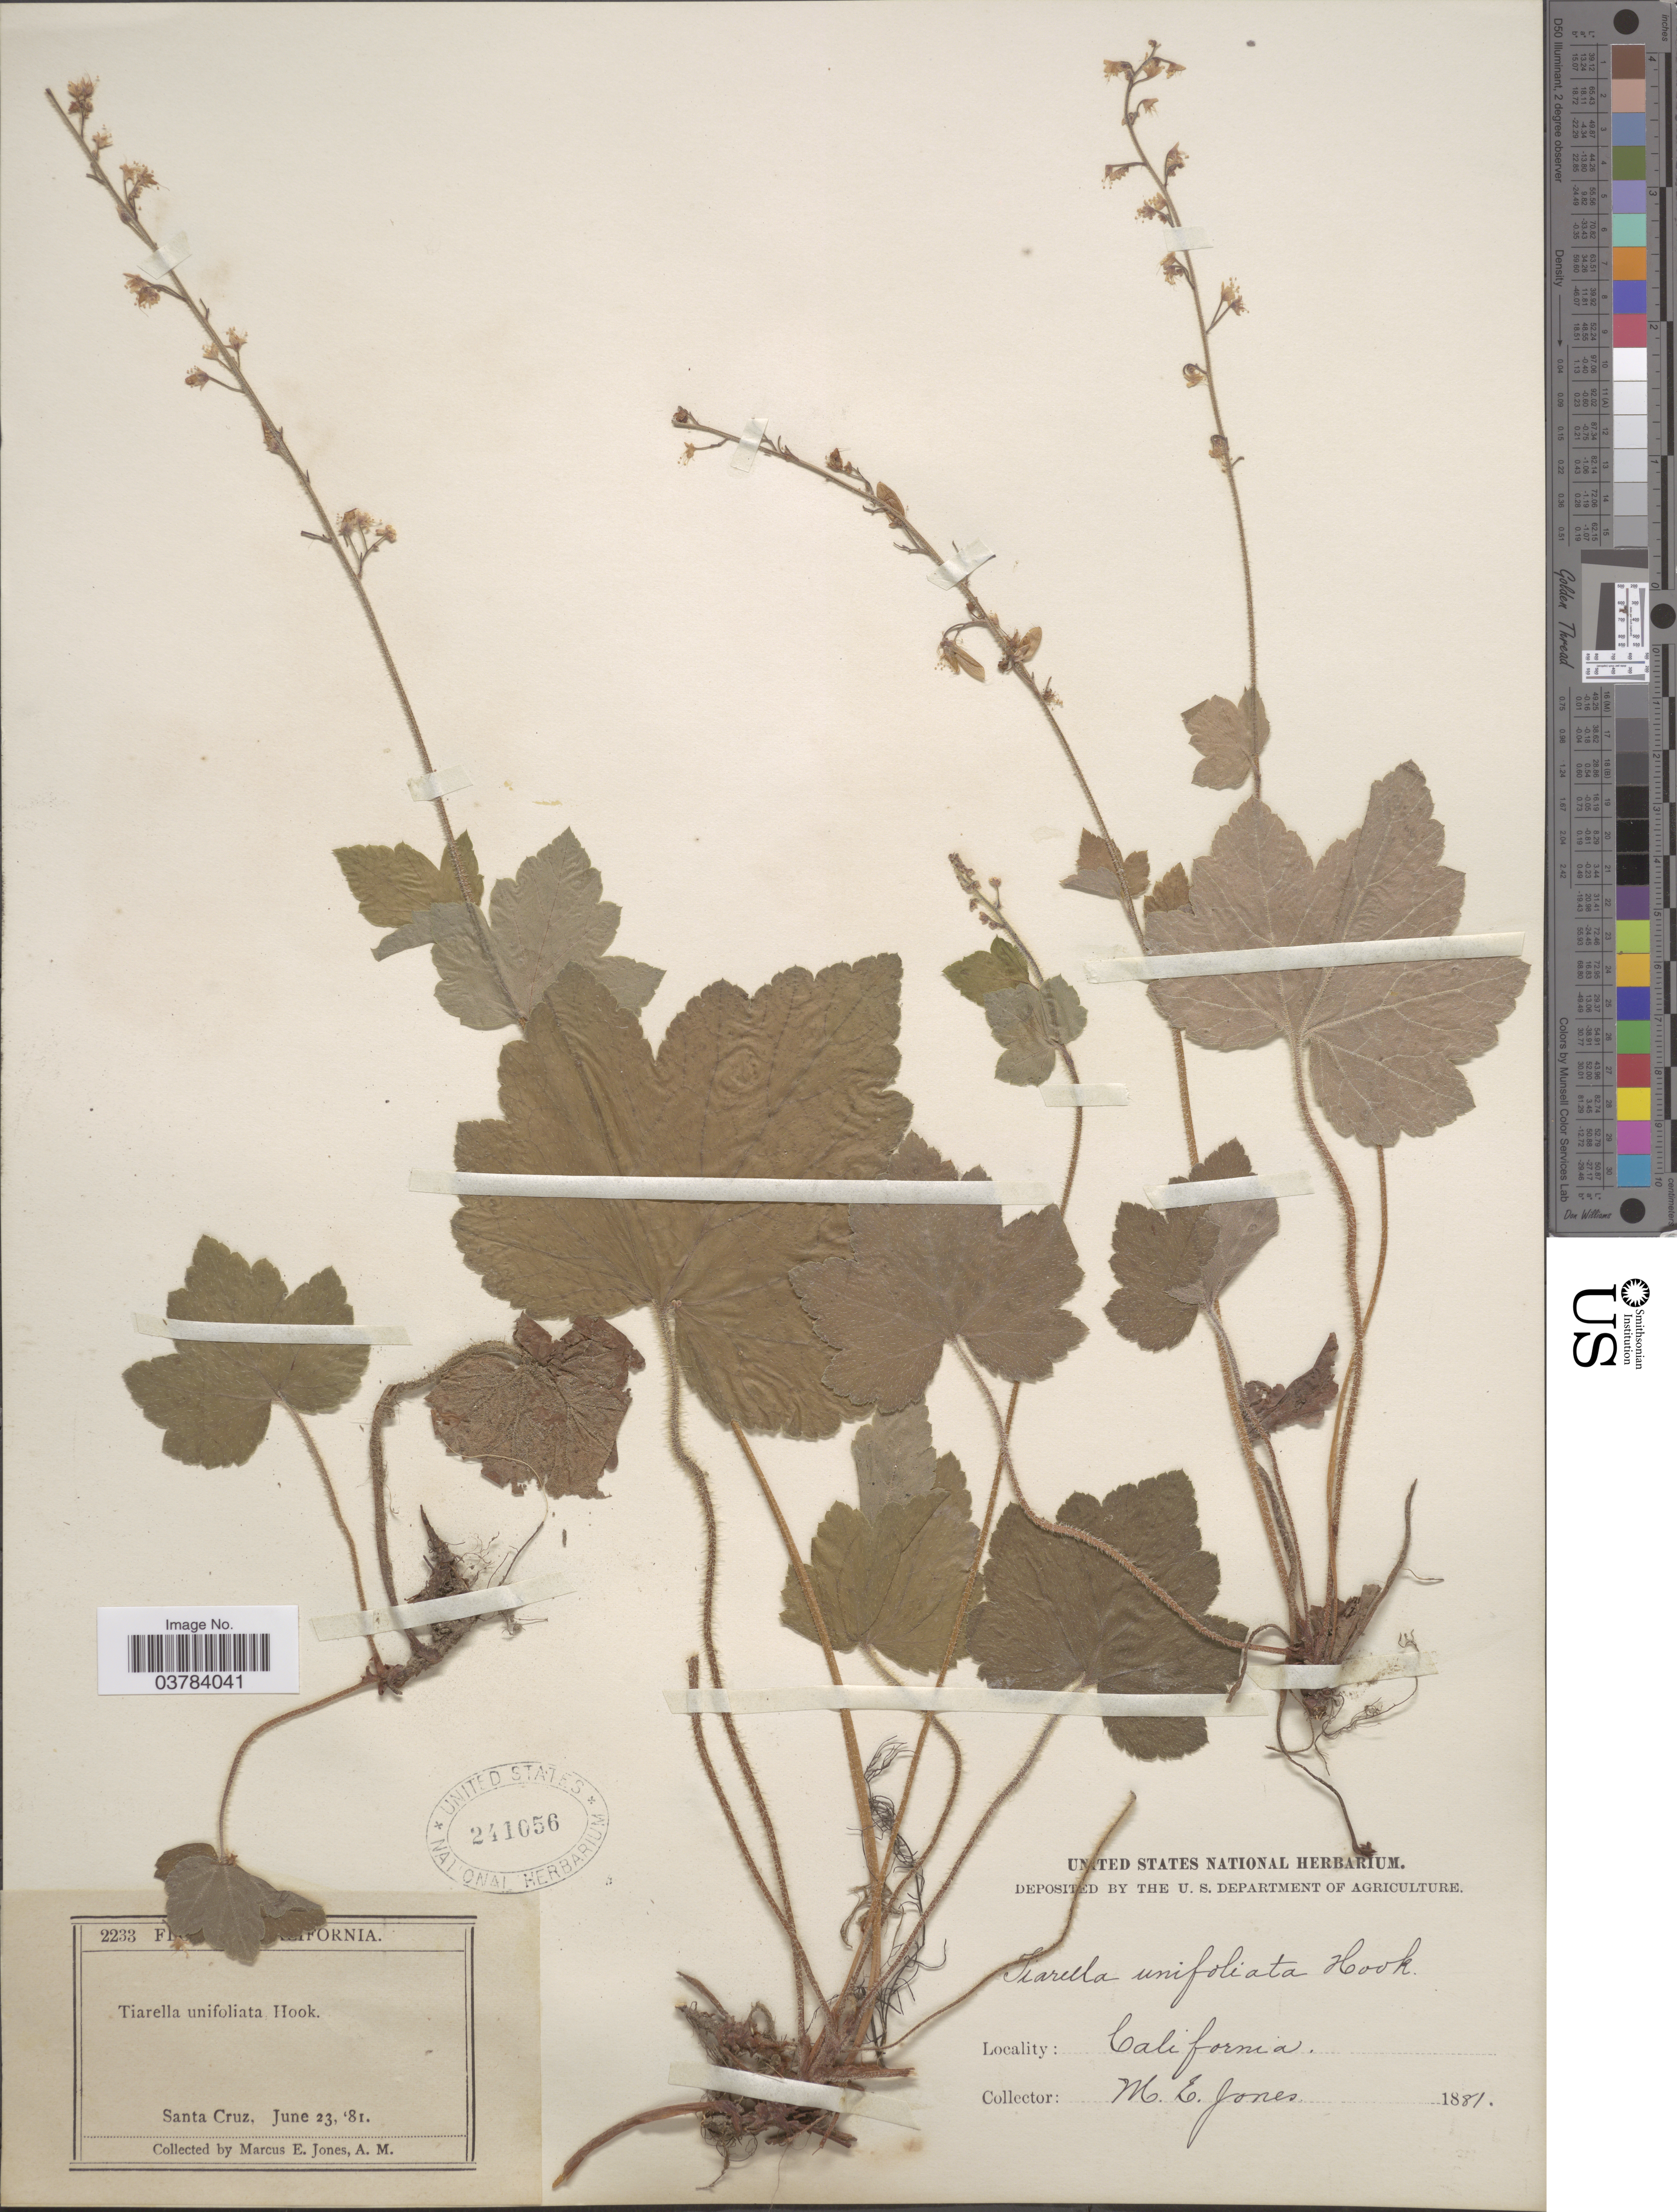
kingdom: Plantae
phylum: Tracheophyta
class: Magnoliopsida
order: Saxifragales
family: Saxifragaceae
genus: Tiarella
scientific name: Tiarella unifoliata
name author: Hook.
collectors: M. E. Jones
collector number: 2233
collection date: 1881-06-23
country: United States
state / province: California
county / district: Santa Cruz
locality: Santa Cruz.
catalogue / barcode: US 241056